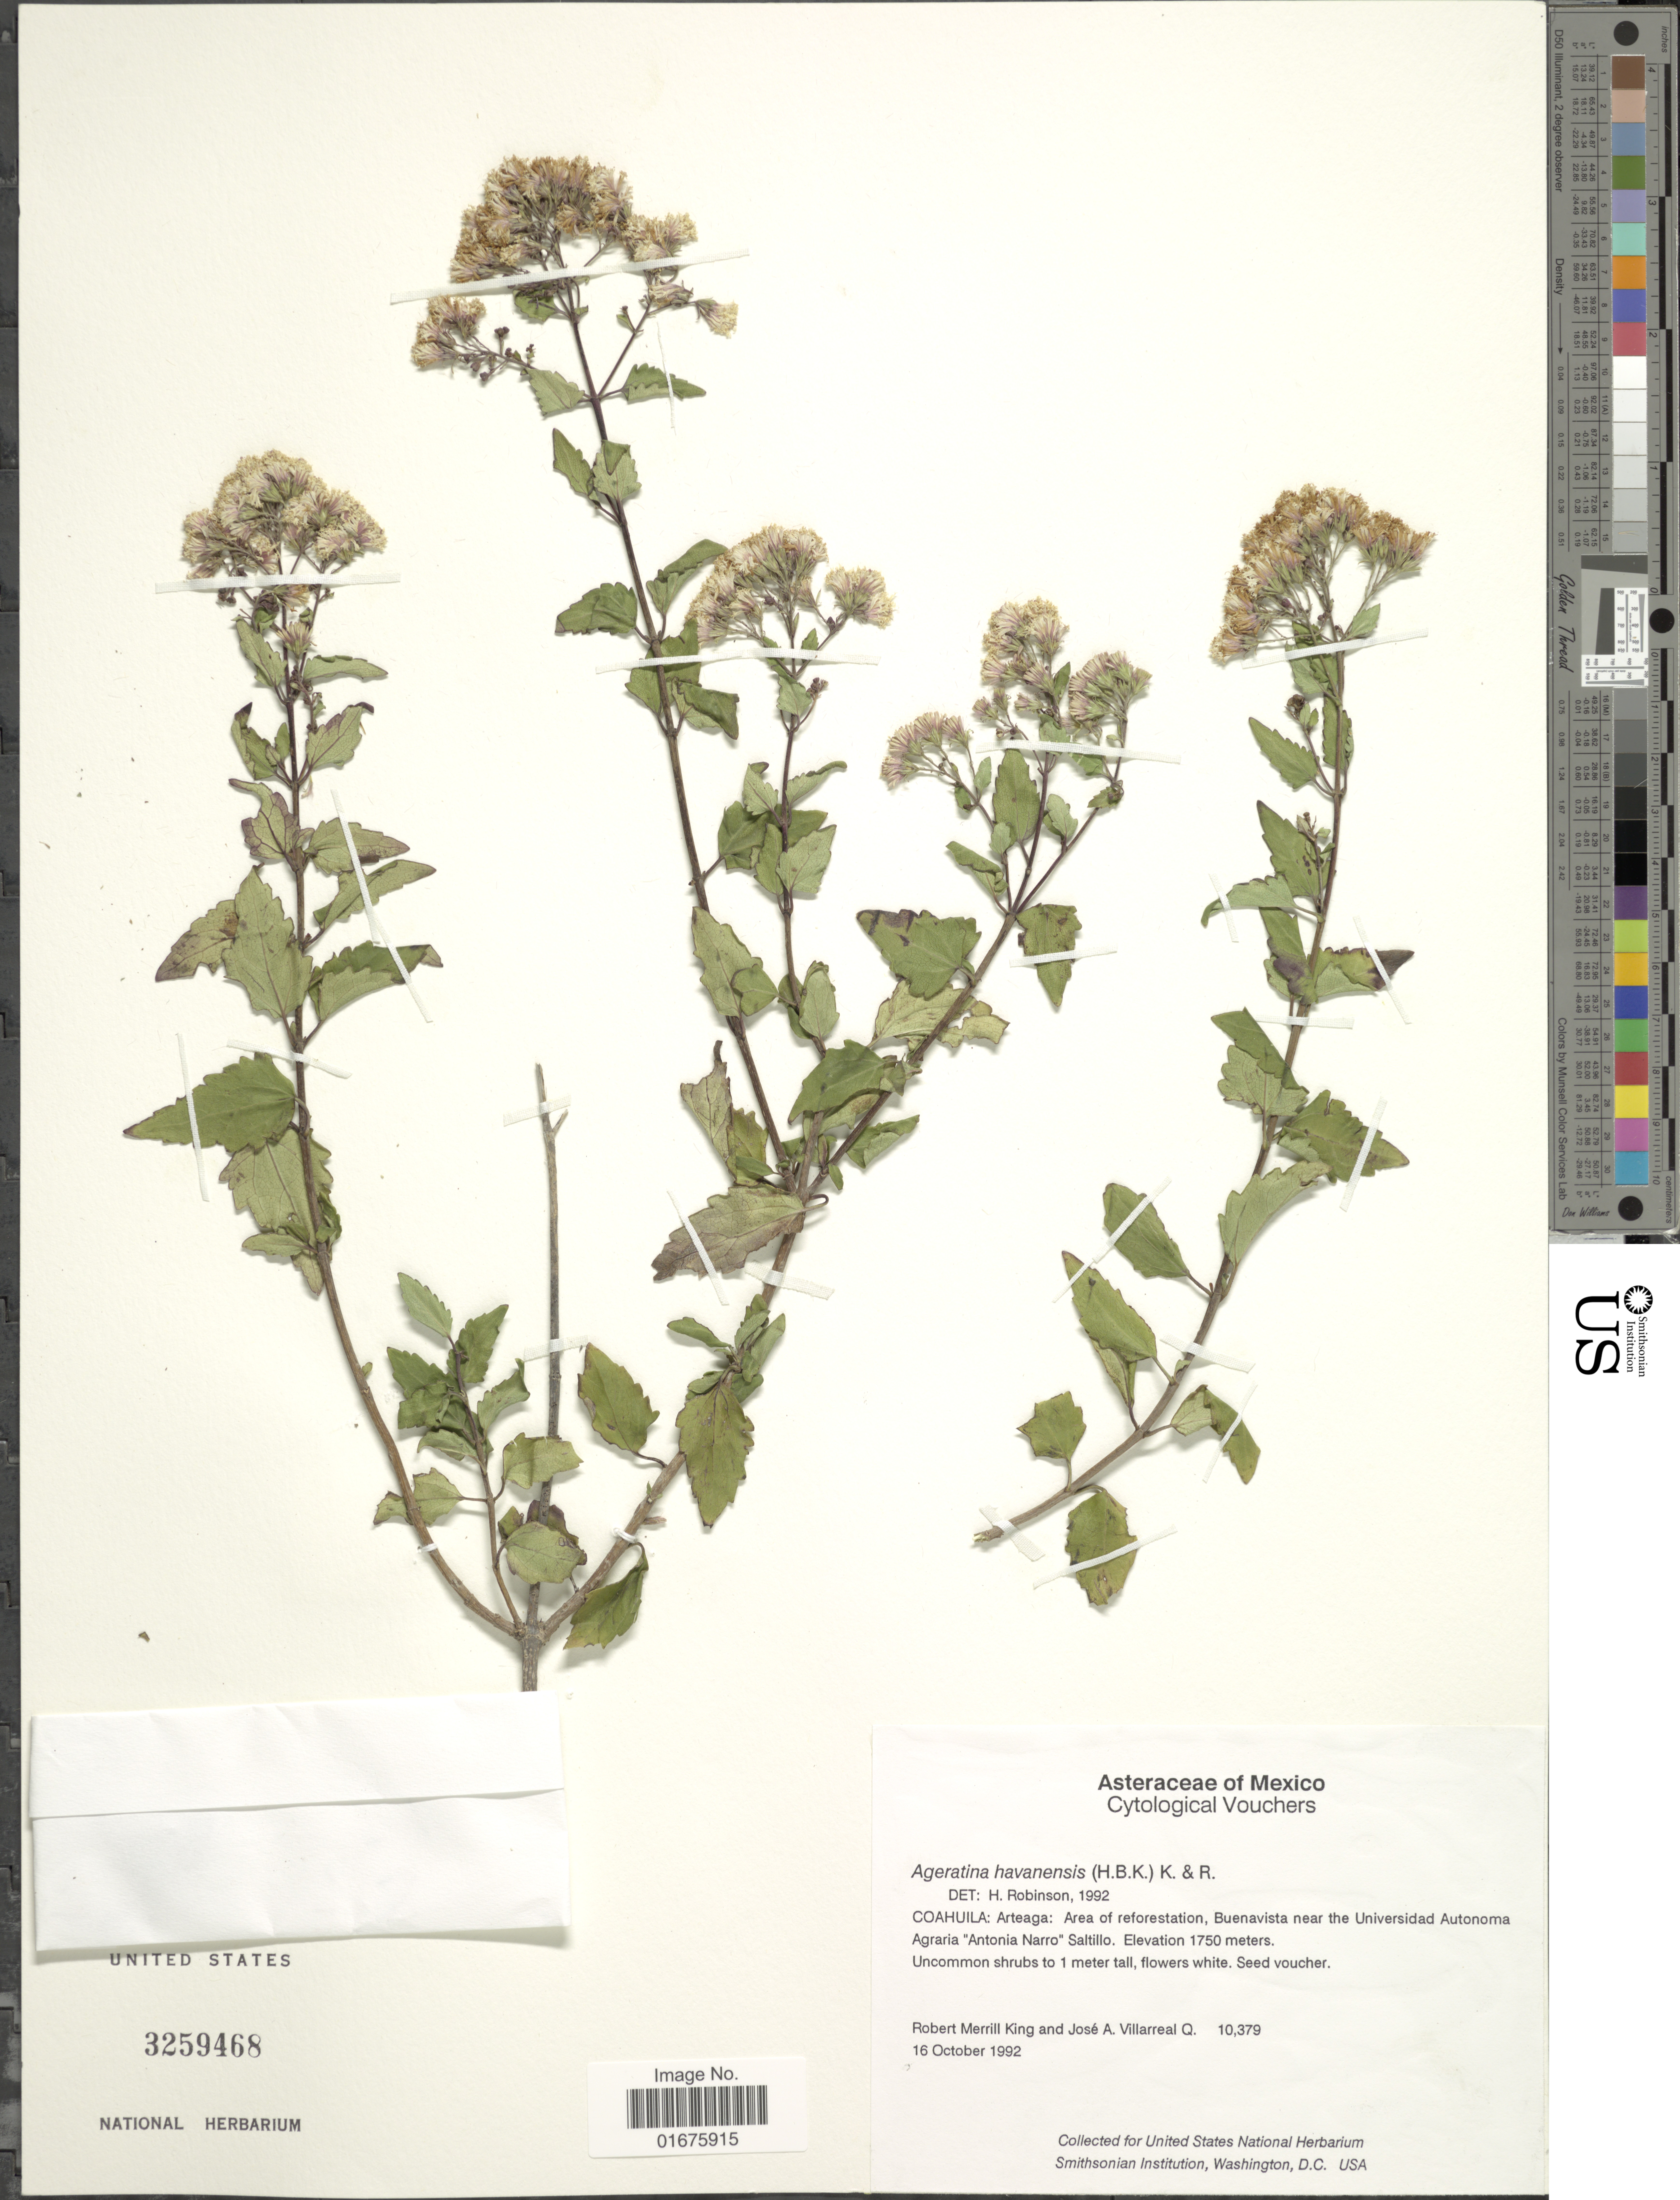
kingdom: Plantae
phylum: Tracheophyta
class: Magnoliopsida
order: Asterales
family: Asteraceae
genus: Ageratina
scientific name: Ageratina havanensis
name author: (Kunth) R.M. King & H. Rob.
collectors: R. M. King & J. Villarreal-Quintanilla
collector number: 10379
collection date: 1992-10-16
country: Mexico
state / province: Coahuila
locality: Area of reforestation, Buenavista near the Universidad Autonoma Argraia "Antonia Narro"Saltillo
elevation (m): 1750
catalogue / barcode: US 3259468